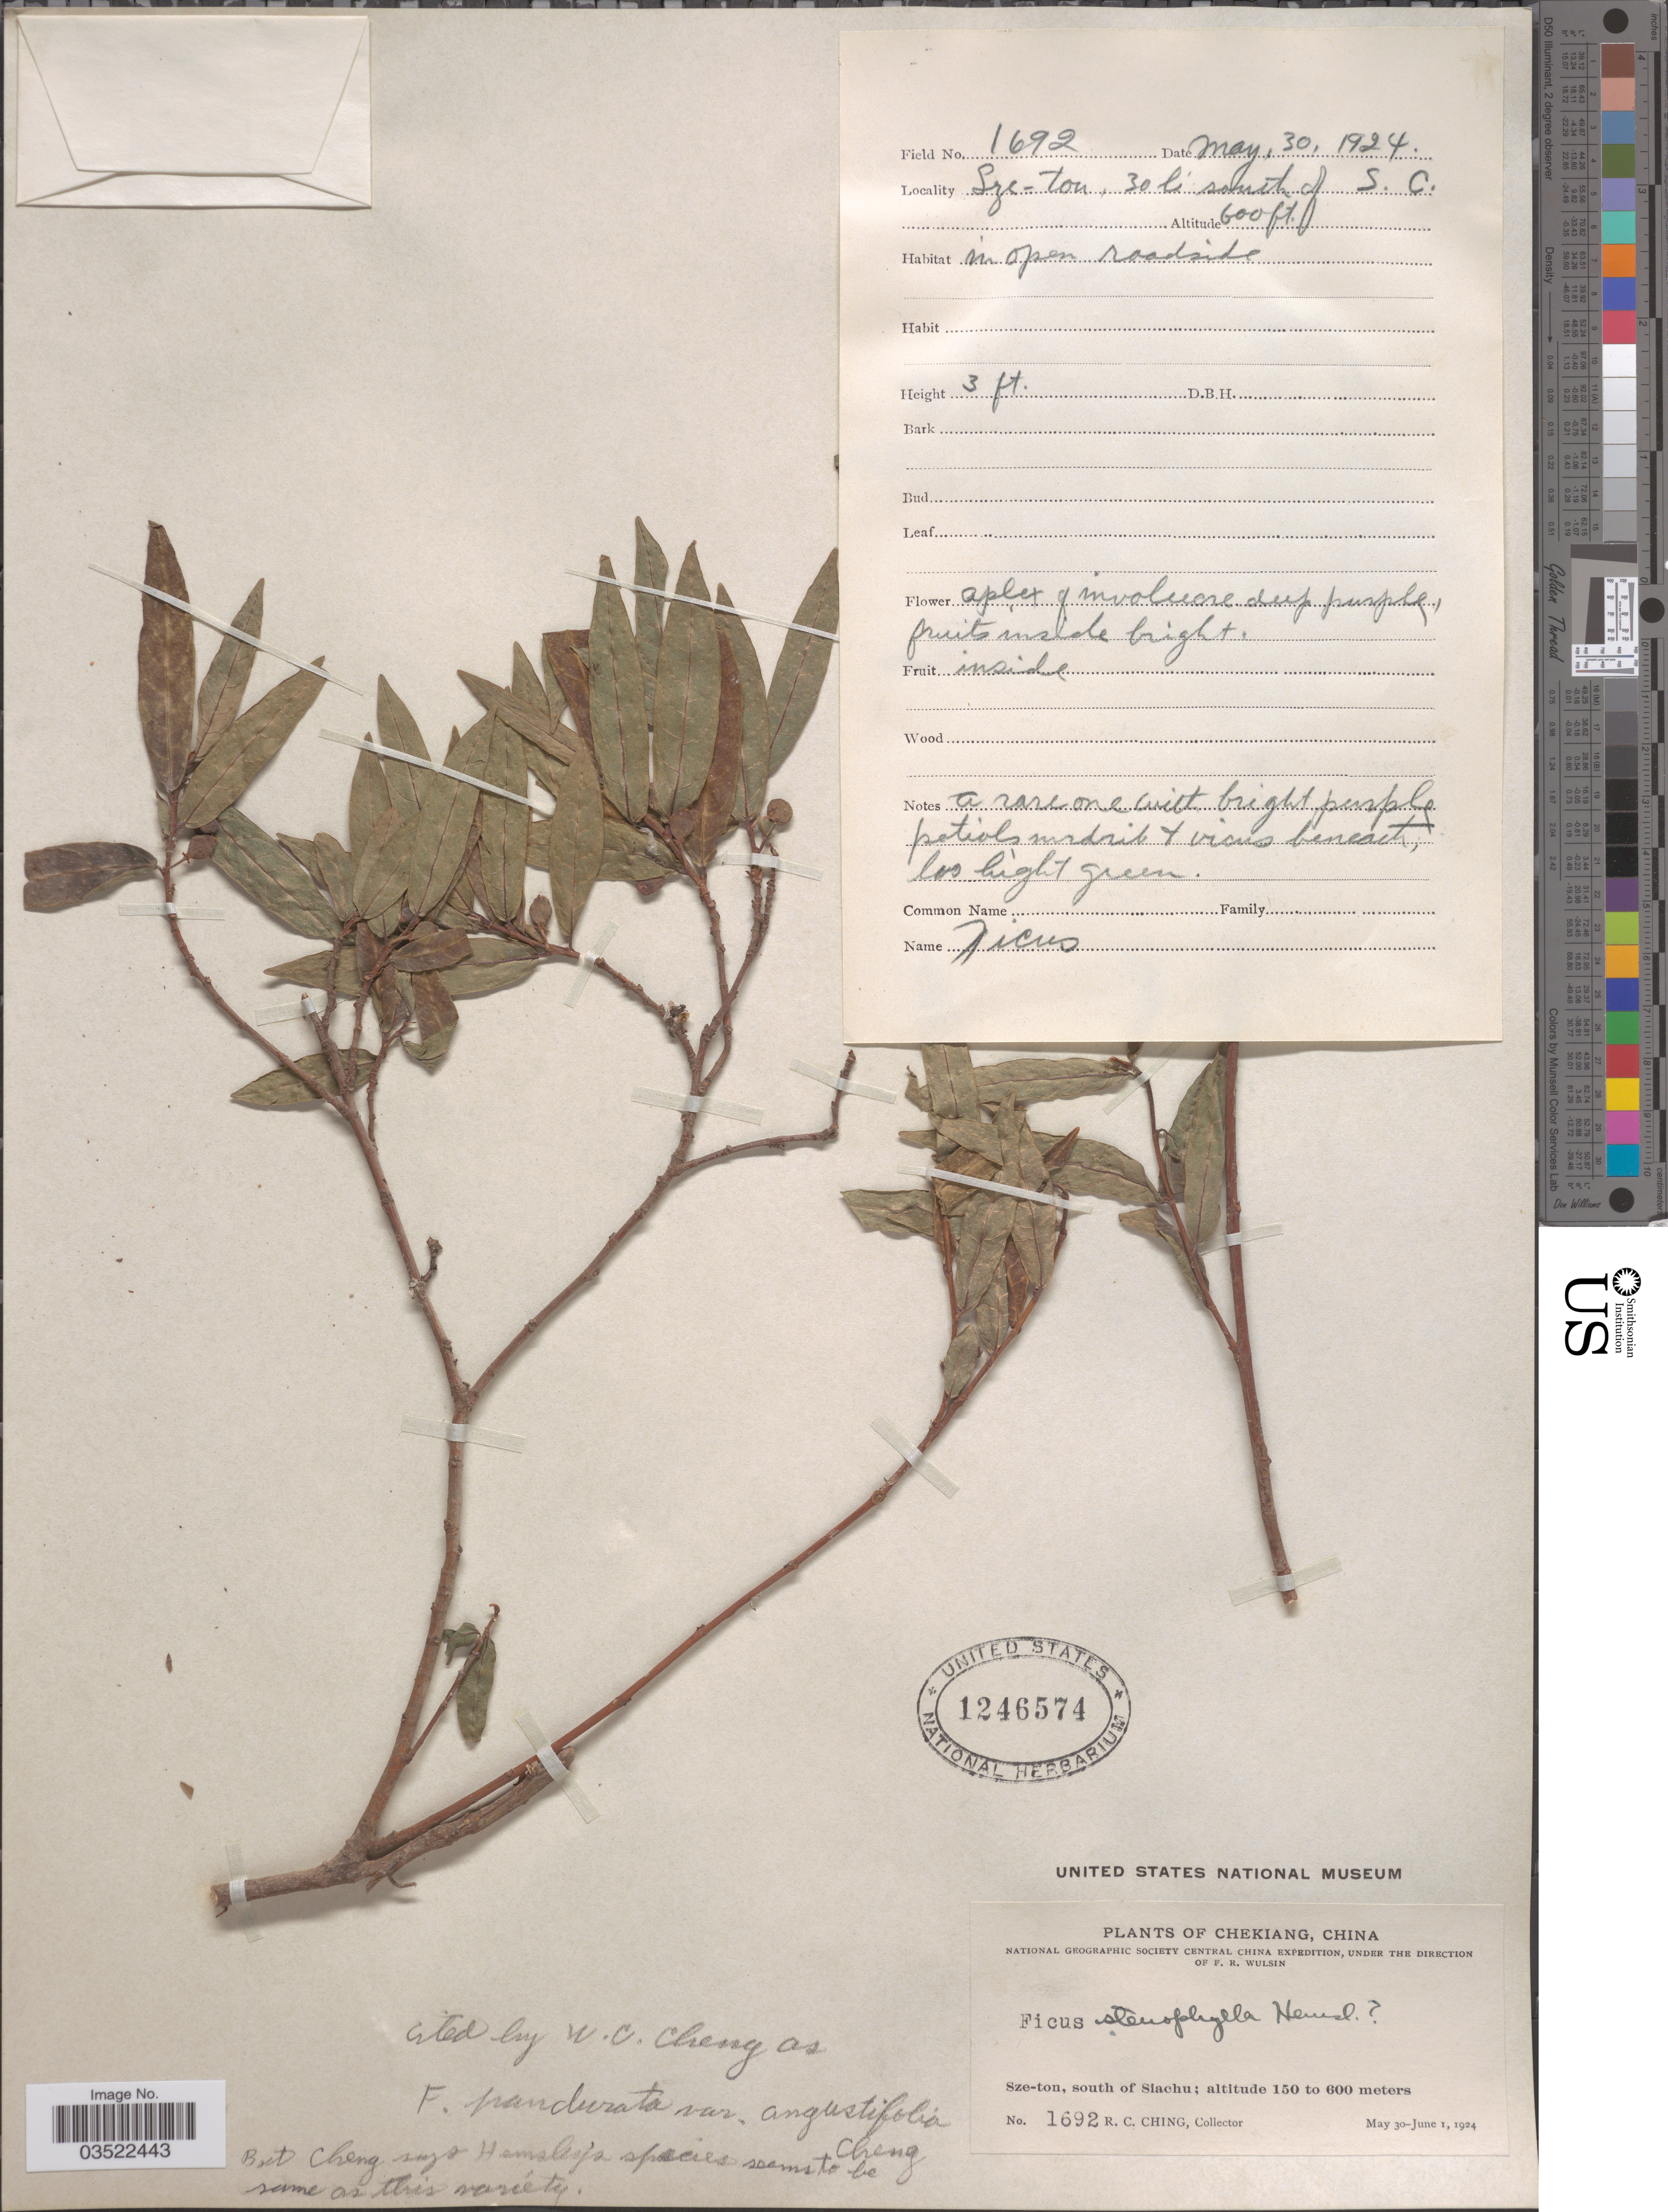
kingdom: Plantae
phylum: Tracheophyta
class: Magnoliopsida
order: Rosales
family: Moraceae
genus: Ficus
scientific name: Ficus pandurata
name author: Hance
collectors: R. C. Ching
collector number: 1692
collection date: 1924-05-30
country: China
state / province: Zhejiang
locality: Chekiang. Sze-ton, south of Siachu. 30 li south of S. C.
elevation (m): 183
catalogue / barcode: US 1246574